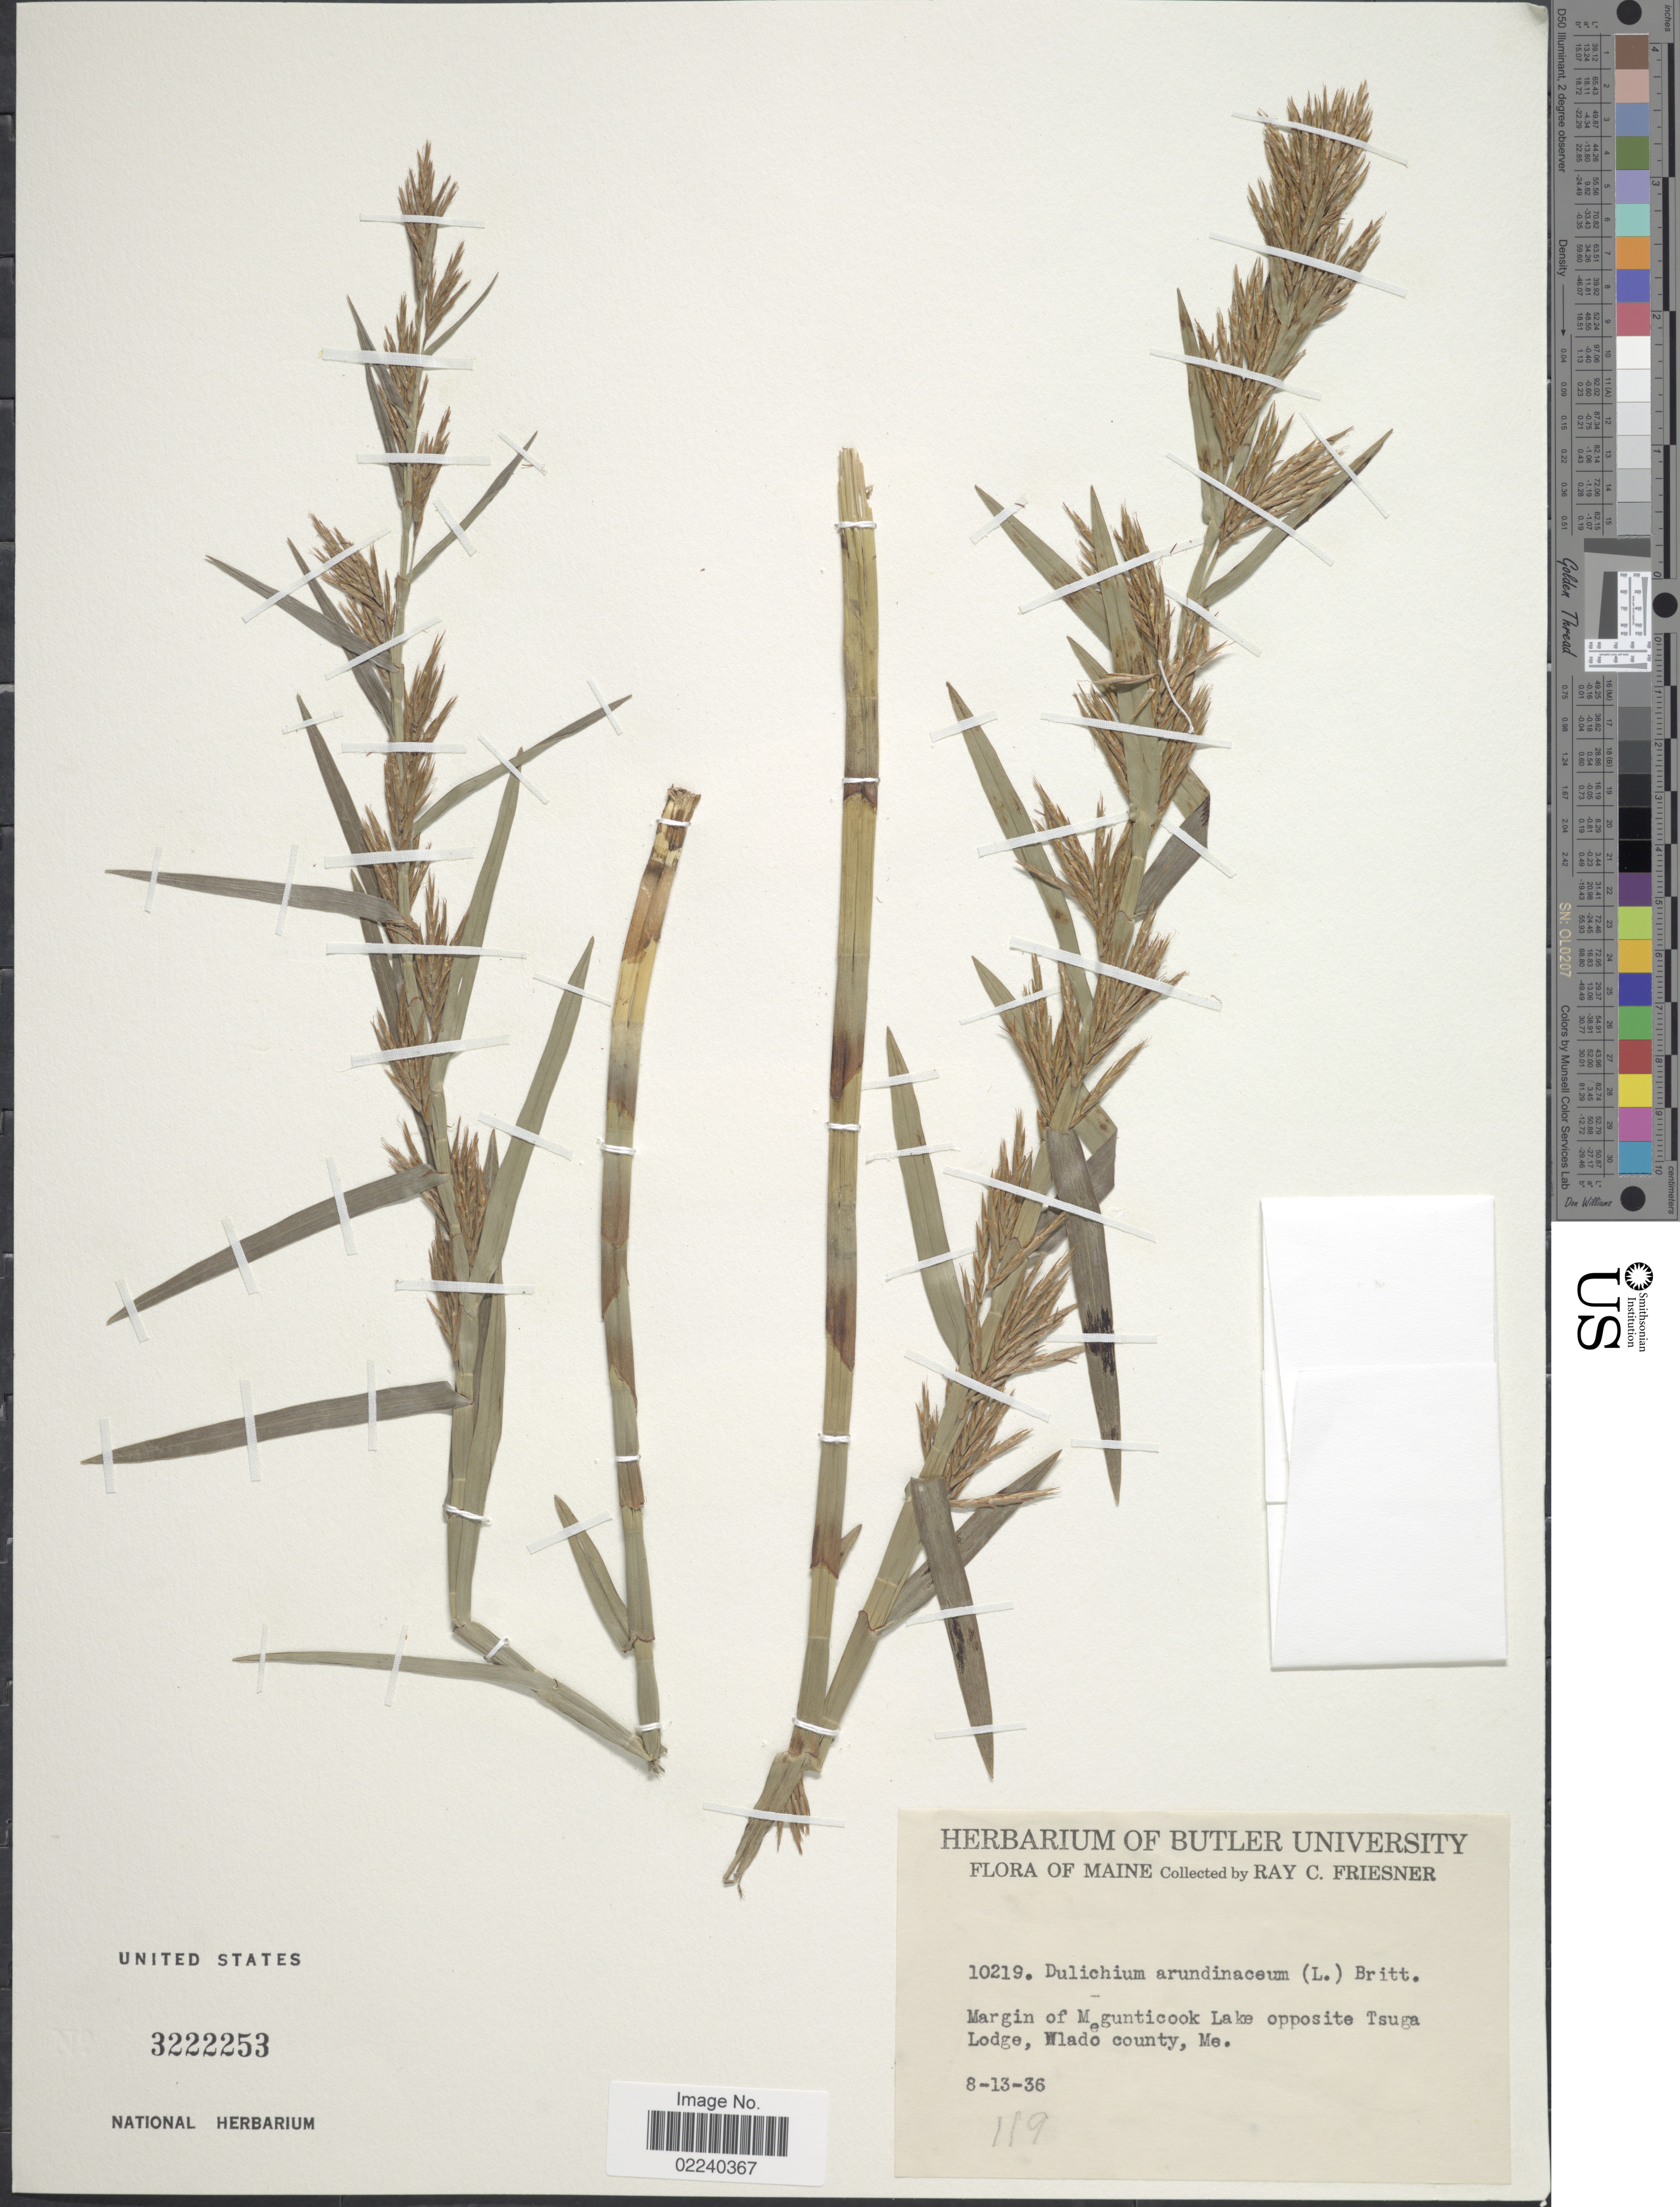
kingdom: Plantae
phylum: Tracheophyta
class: Liliopsida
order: Poales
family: Cyperaceae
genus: Dulichium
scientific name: Dulichium arundinaceum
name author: (L.) Britton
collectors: R. Friesner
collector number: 10219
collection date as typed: Transcribed d/m/y: 13/8/36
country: United States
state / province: Maine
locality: Margin of Megunticook Lake opposite Tsuga Lodge, Wlado county, Me.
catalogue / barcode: US 3222253